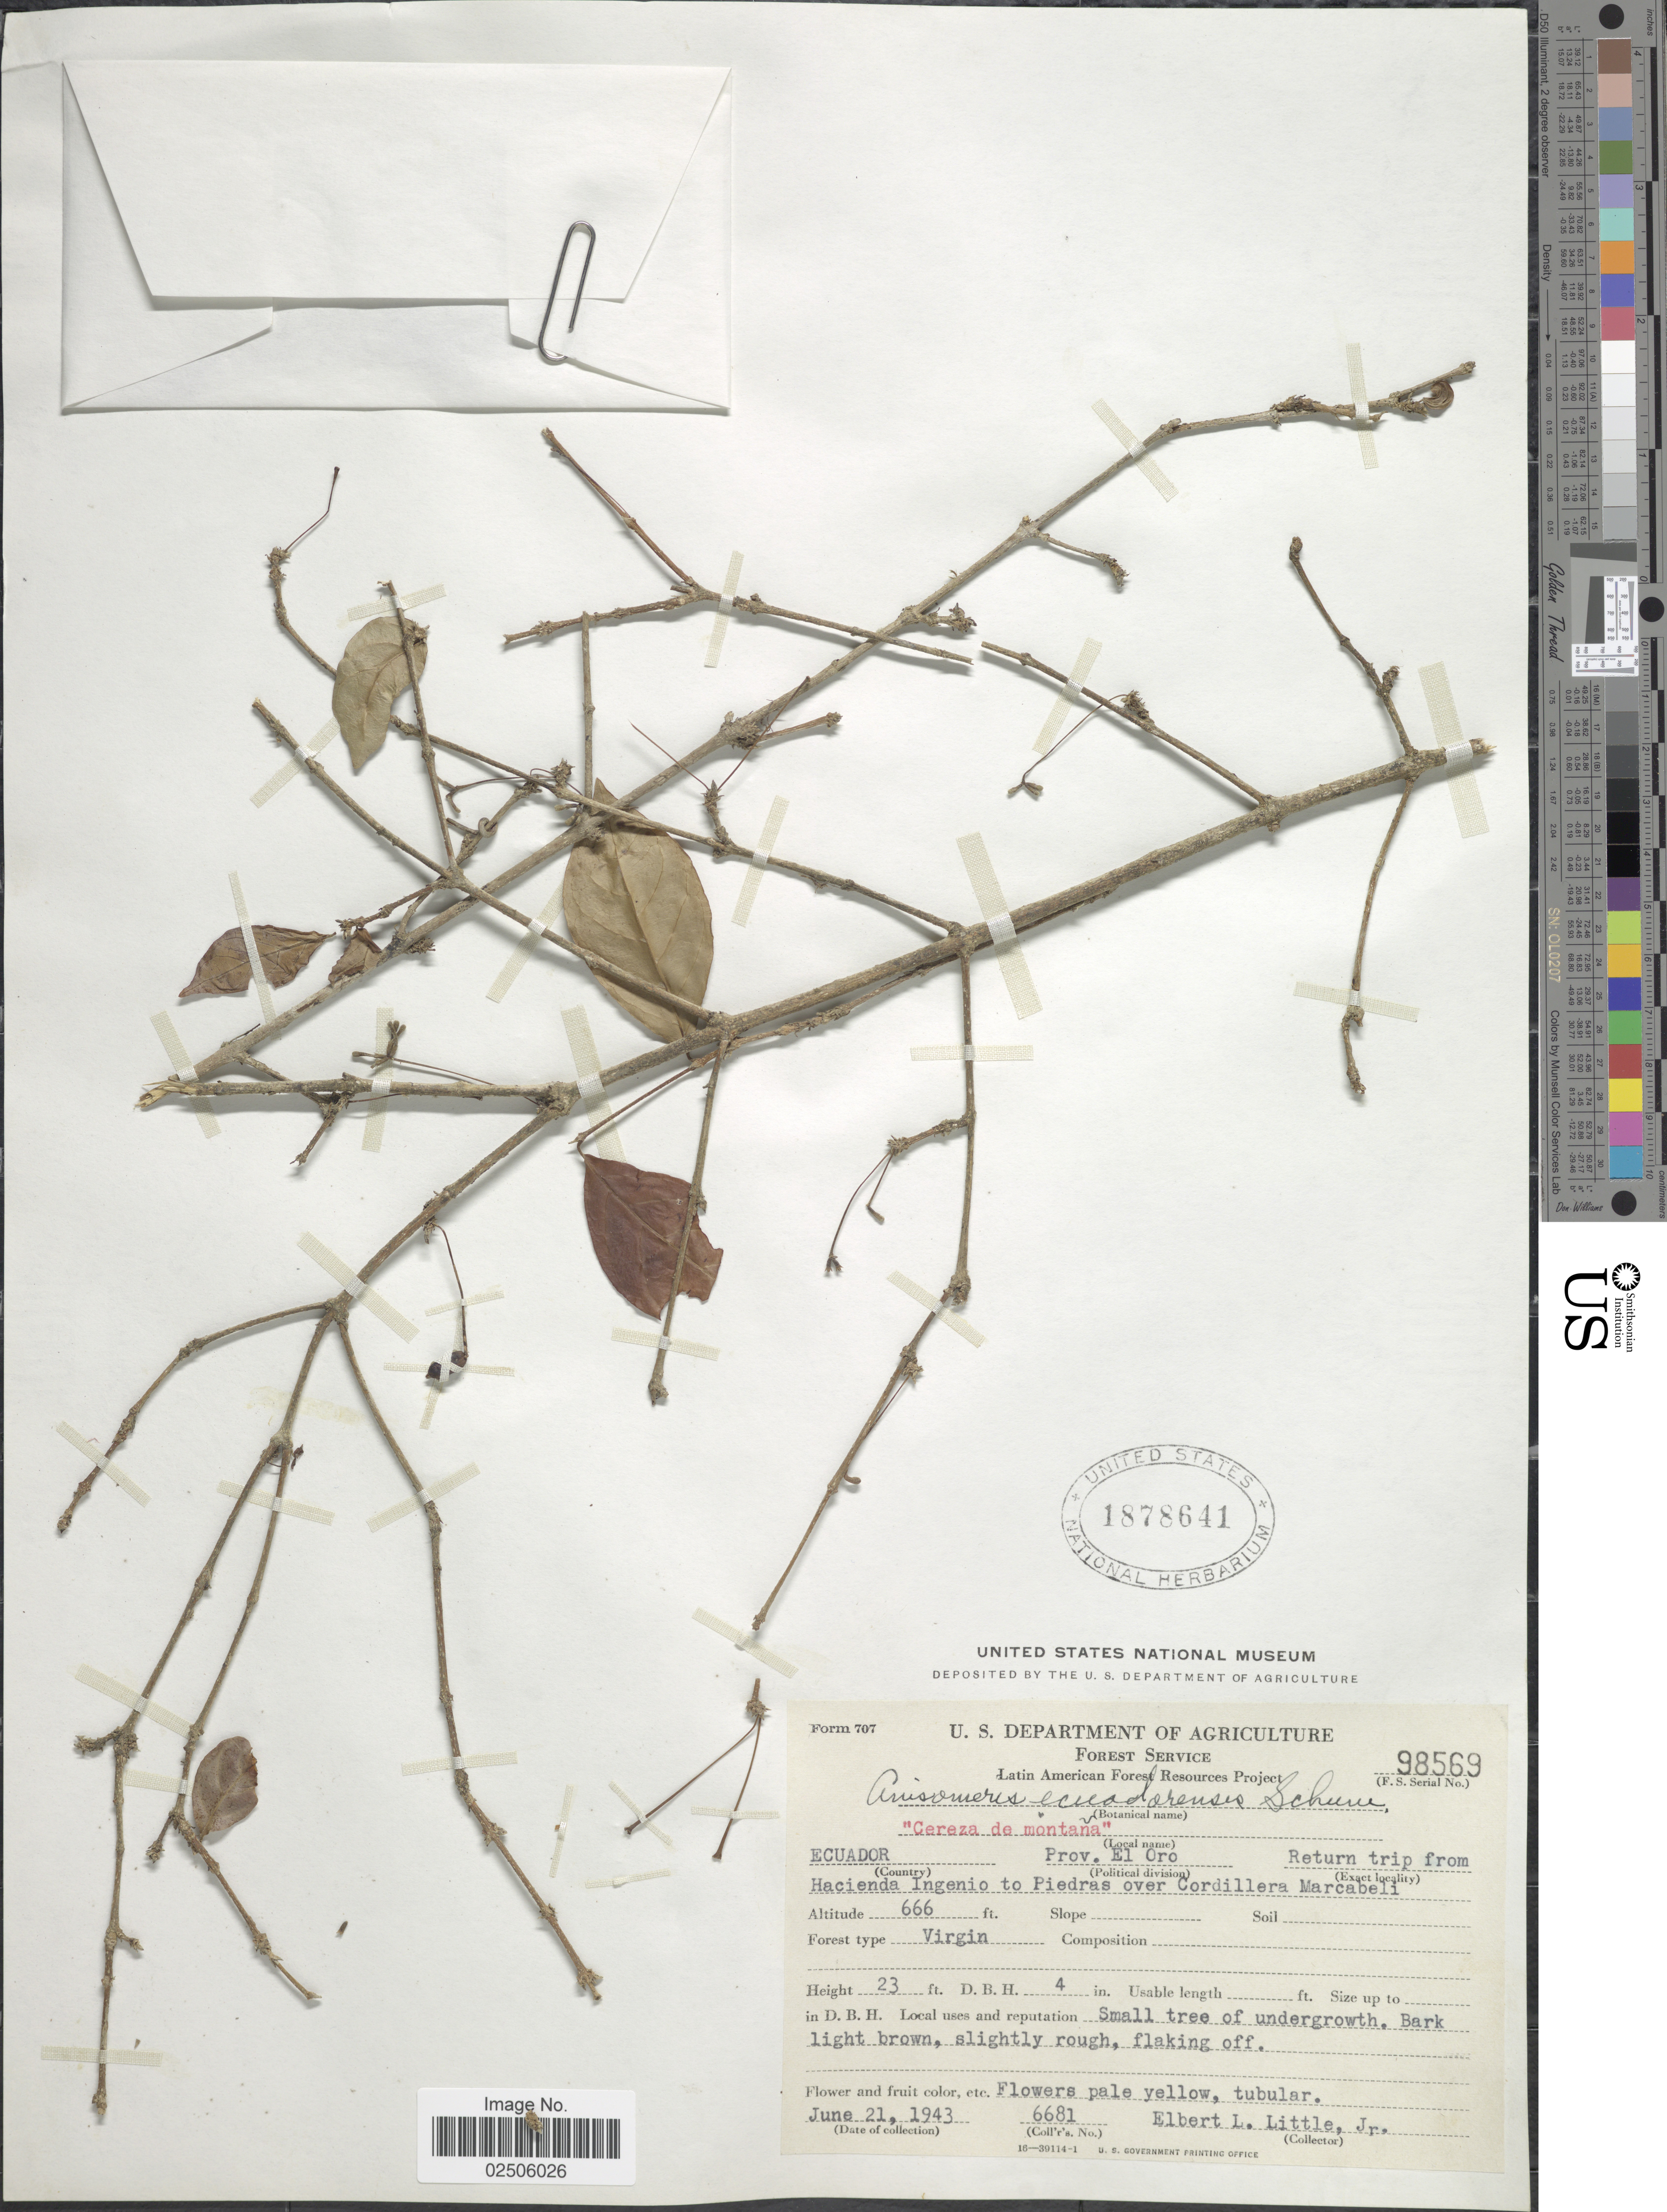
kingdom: Plantae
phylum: Tracheophyta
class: Magnoliopsida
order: Gentianales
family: Rubiaceae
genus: Chomelia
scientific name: Chomelia ecuadorensis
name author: (K. Schum. & Krause) Steyerm.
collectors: E. L. Little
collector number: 6681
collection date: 1943-06-21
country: Ecuador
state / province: El Oro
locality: Return trip from Hacienda Igenio to Piedras over Cordillera Marcabeli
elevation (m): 203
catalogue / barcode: US 1878641